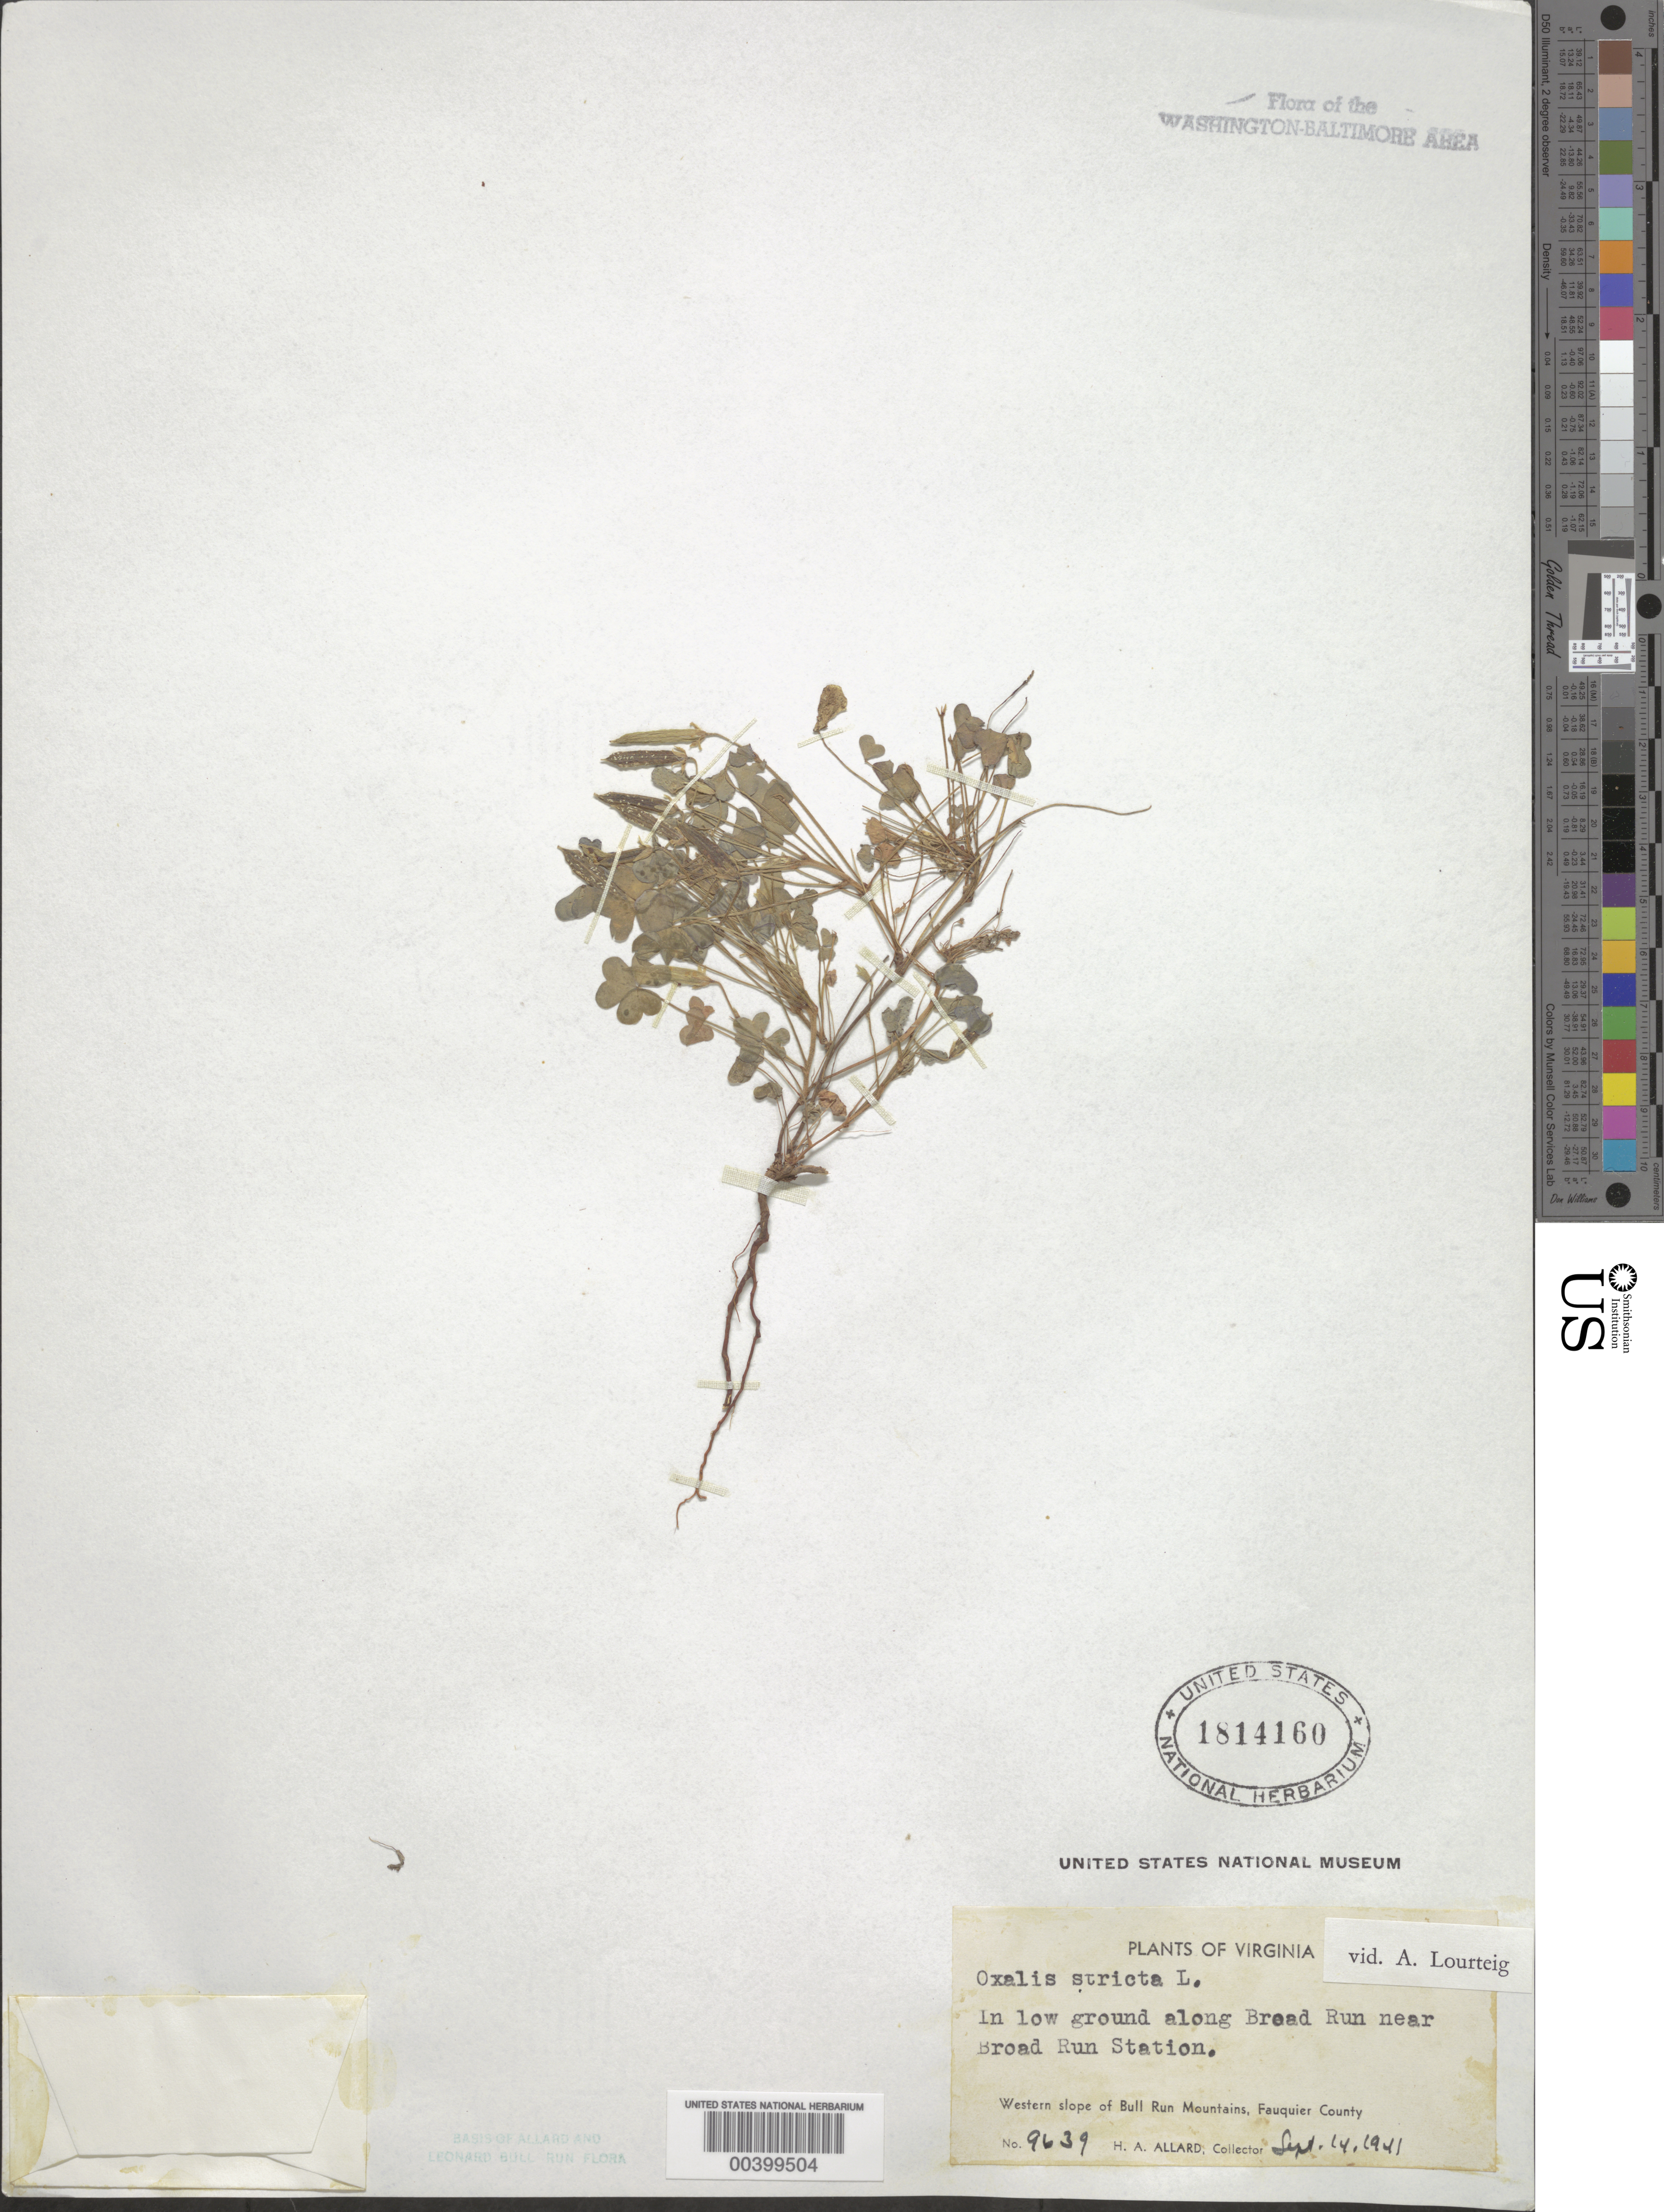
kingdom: Plantae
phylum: Tracheophyta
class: Magnoliopsida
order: Oxalidales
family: Oxalidaceae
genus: Oxalis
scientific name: Oxalis stricta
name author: L.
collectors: H. A. Allard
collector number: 9639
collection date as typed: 14 Sep 1941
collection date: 1941-09-14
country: United States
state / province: Virginia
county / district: Fauquier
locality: Broad Run, Broad Run Station vicinity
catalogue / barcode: US 1814160